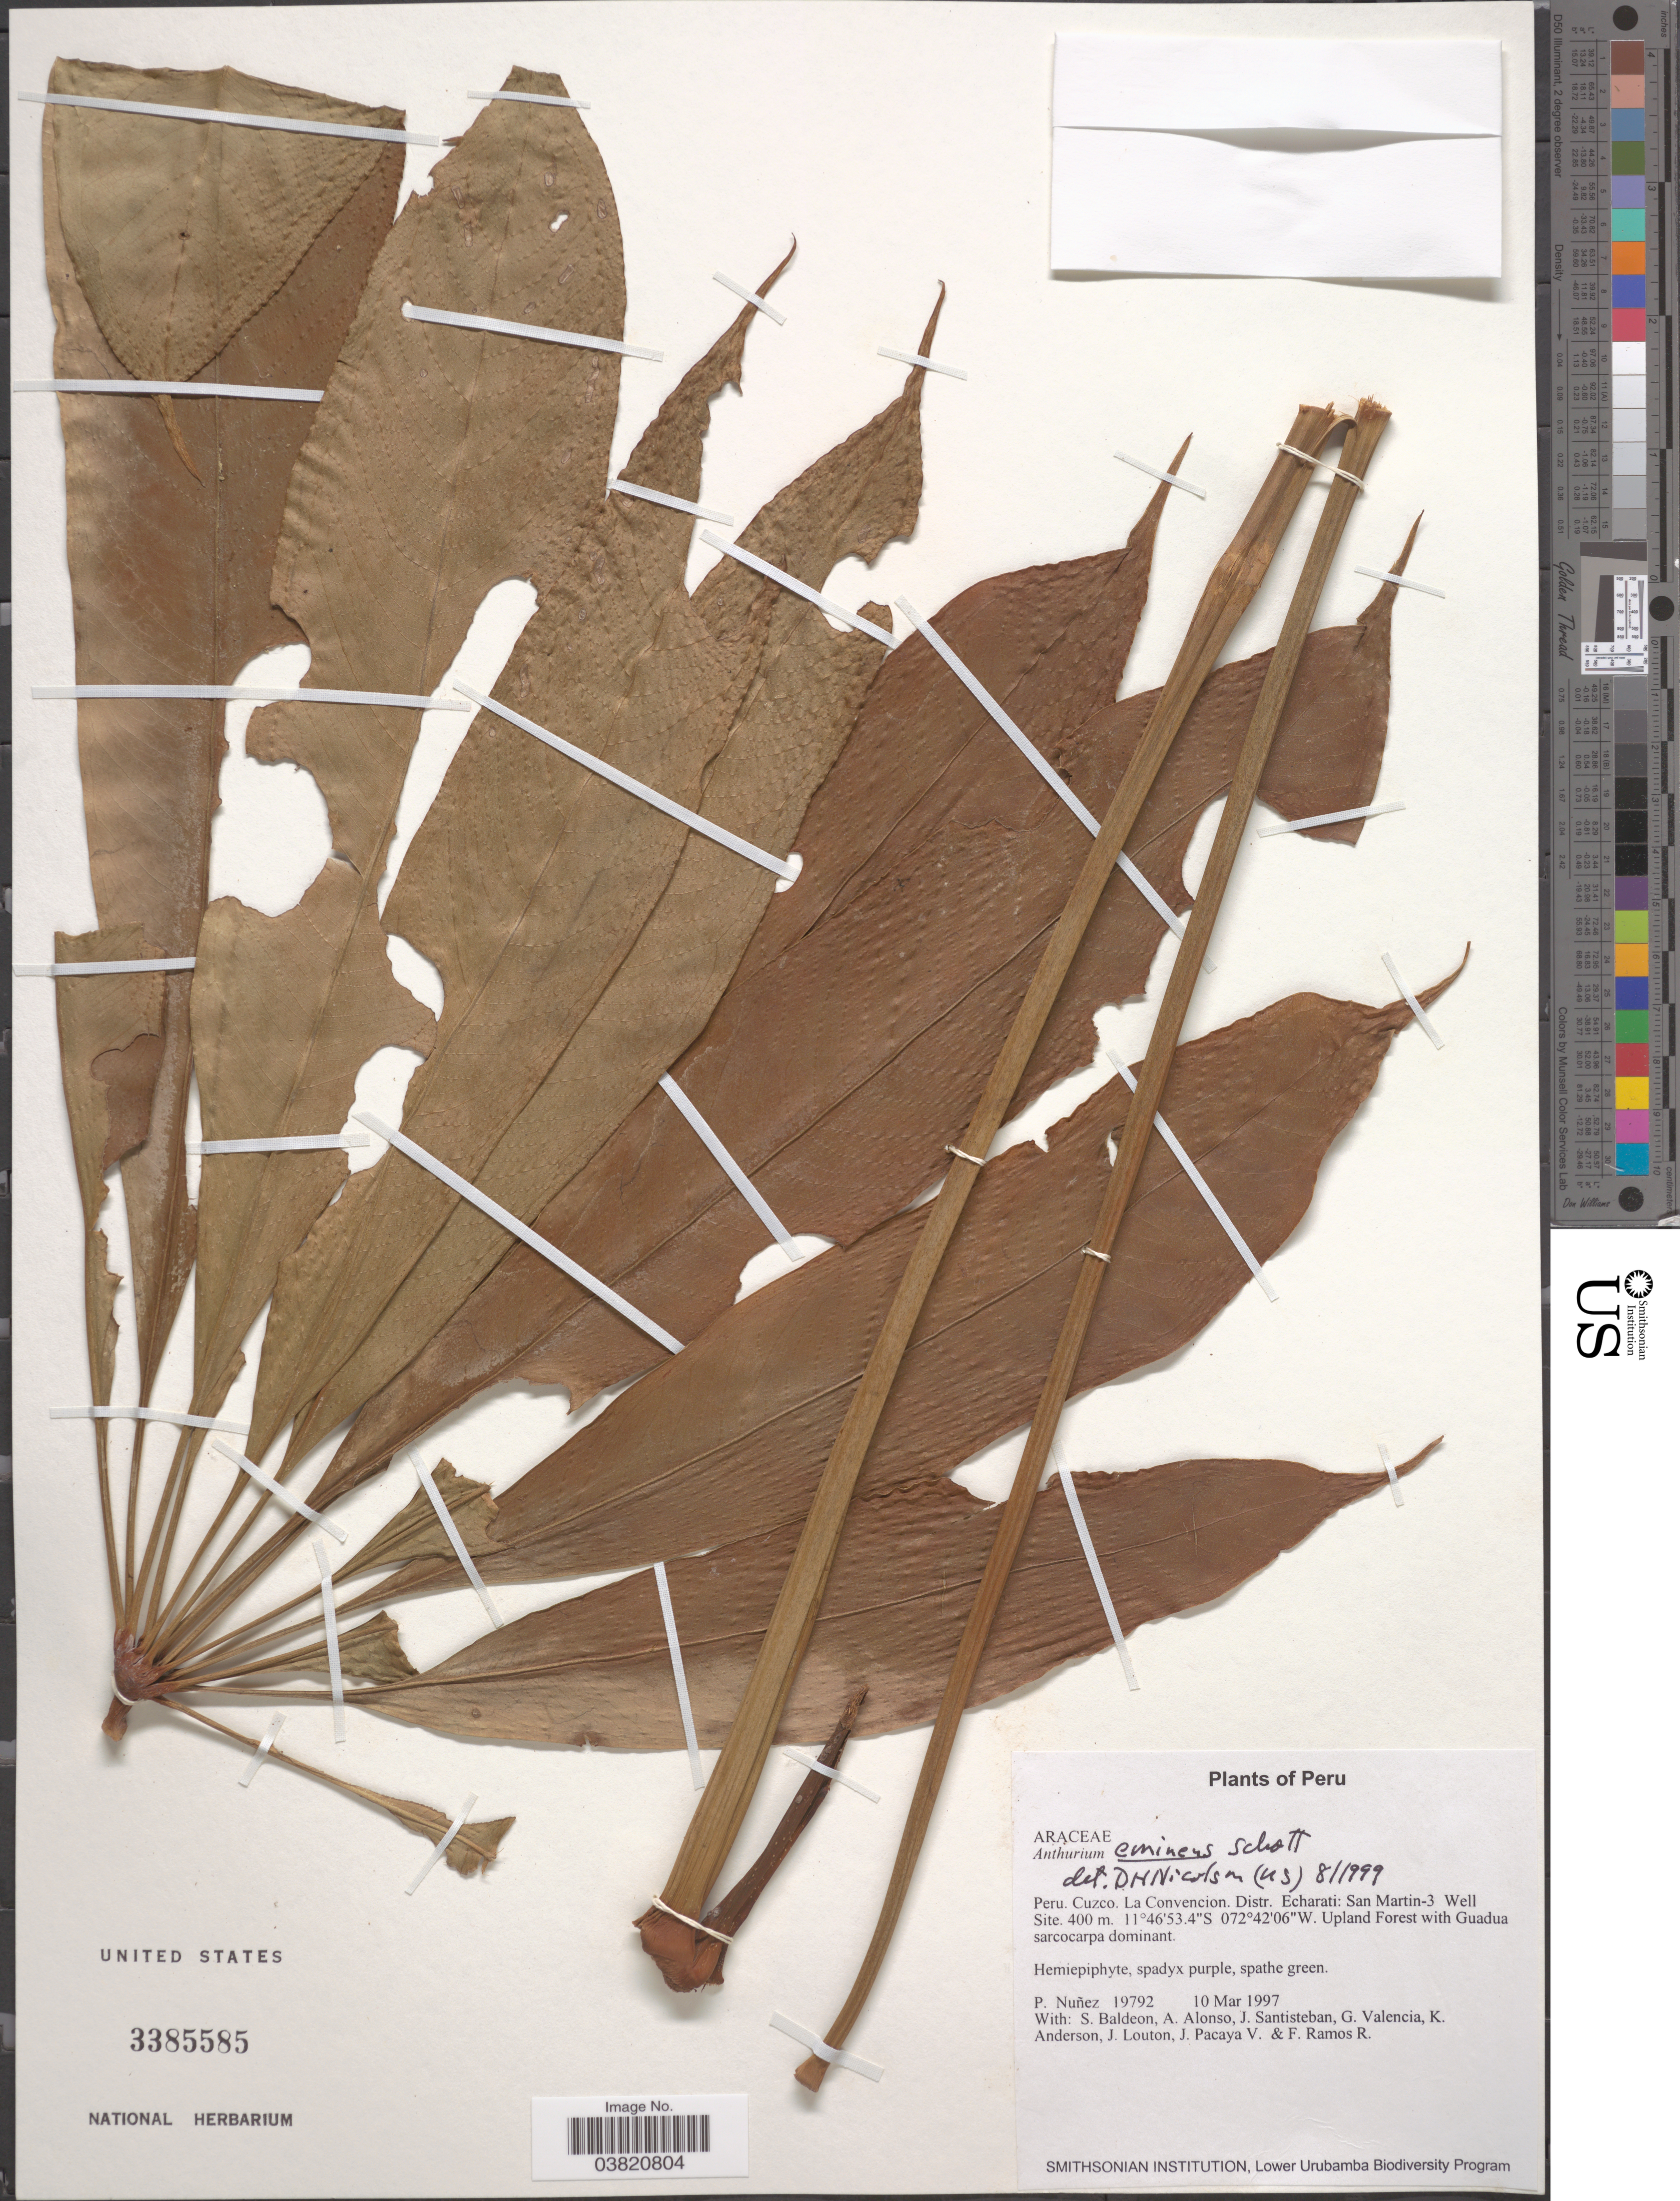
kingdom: Plantae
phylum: Tracheophyta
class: Liliopsida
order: Alismatales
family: Araceae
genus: Anthurium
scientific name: Anthurium eminens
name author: Schott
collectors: P. Nuñez V., S. Baldeon, A. Alonso, J. Santisteban & et al.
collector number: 19792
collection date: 1997-03-10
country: Peru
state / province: Cusco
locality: Cuzco. La Convencion. Distr. Echarati: San Martin-3 Well Site.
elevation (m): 400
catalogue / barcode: US 3385585